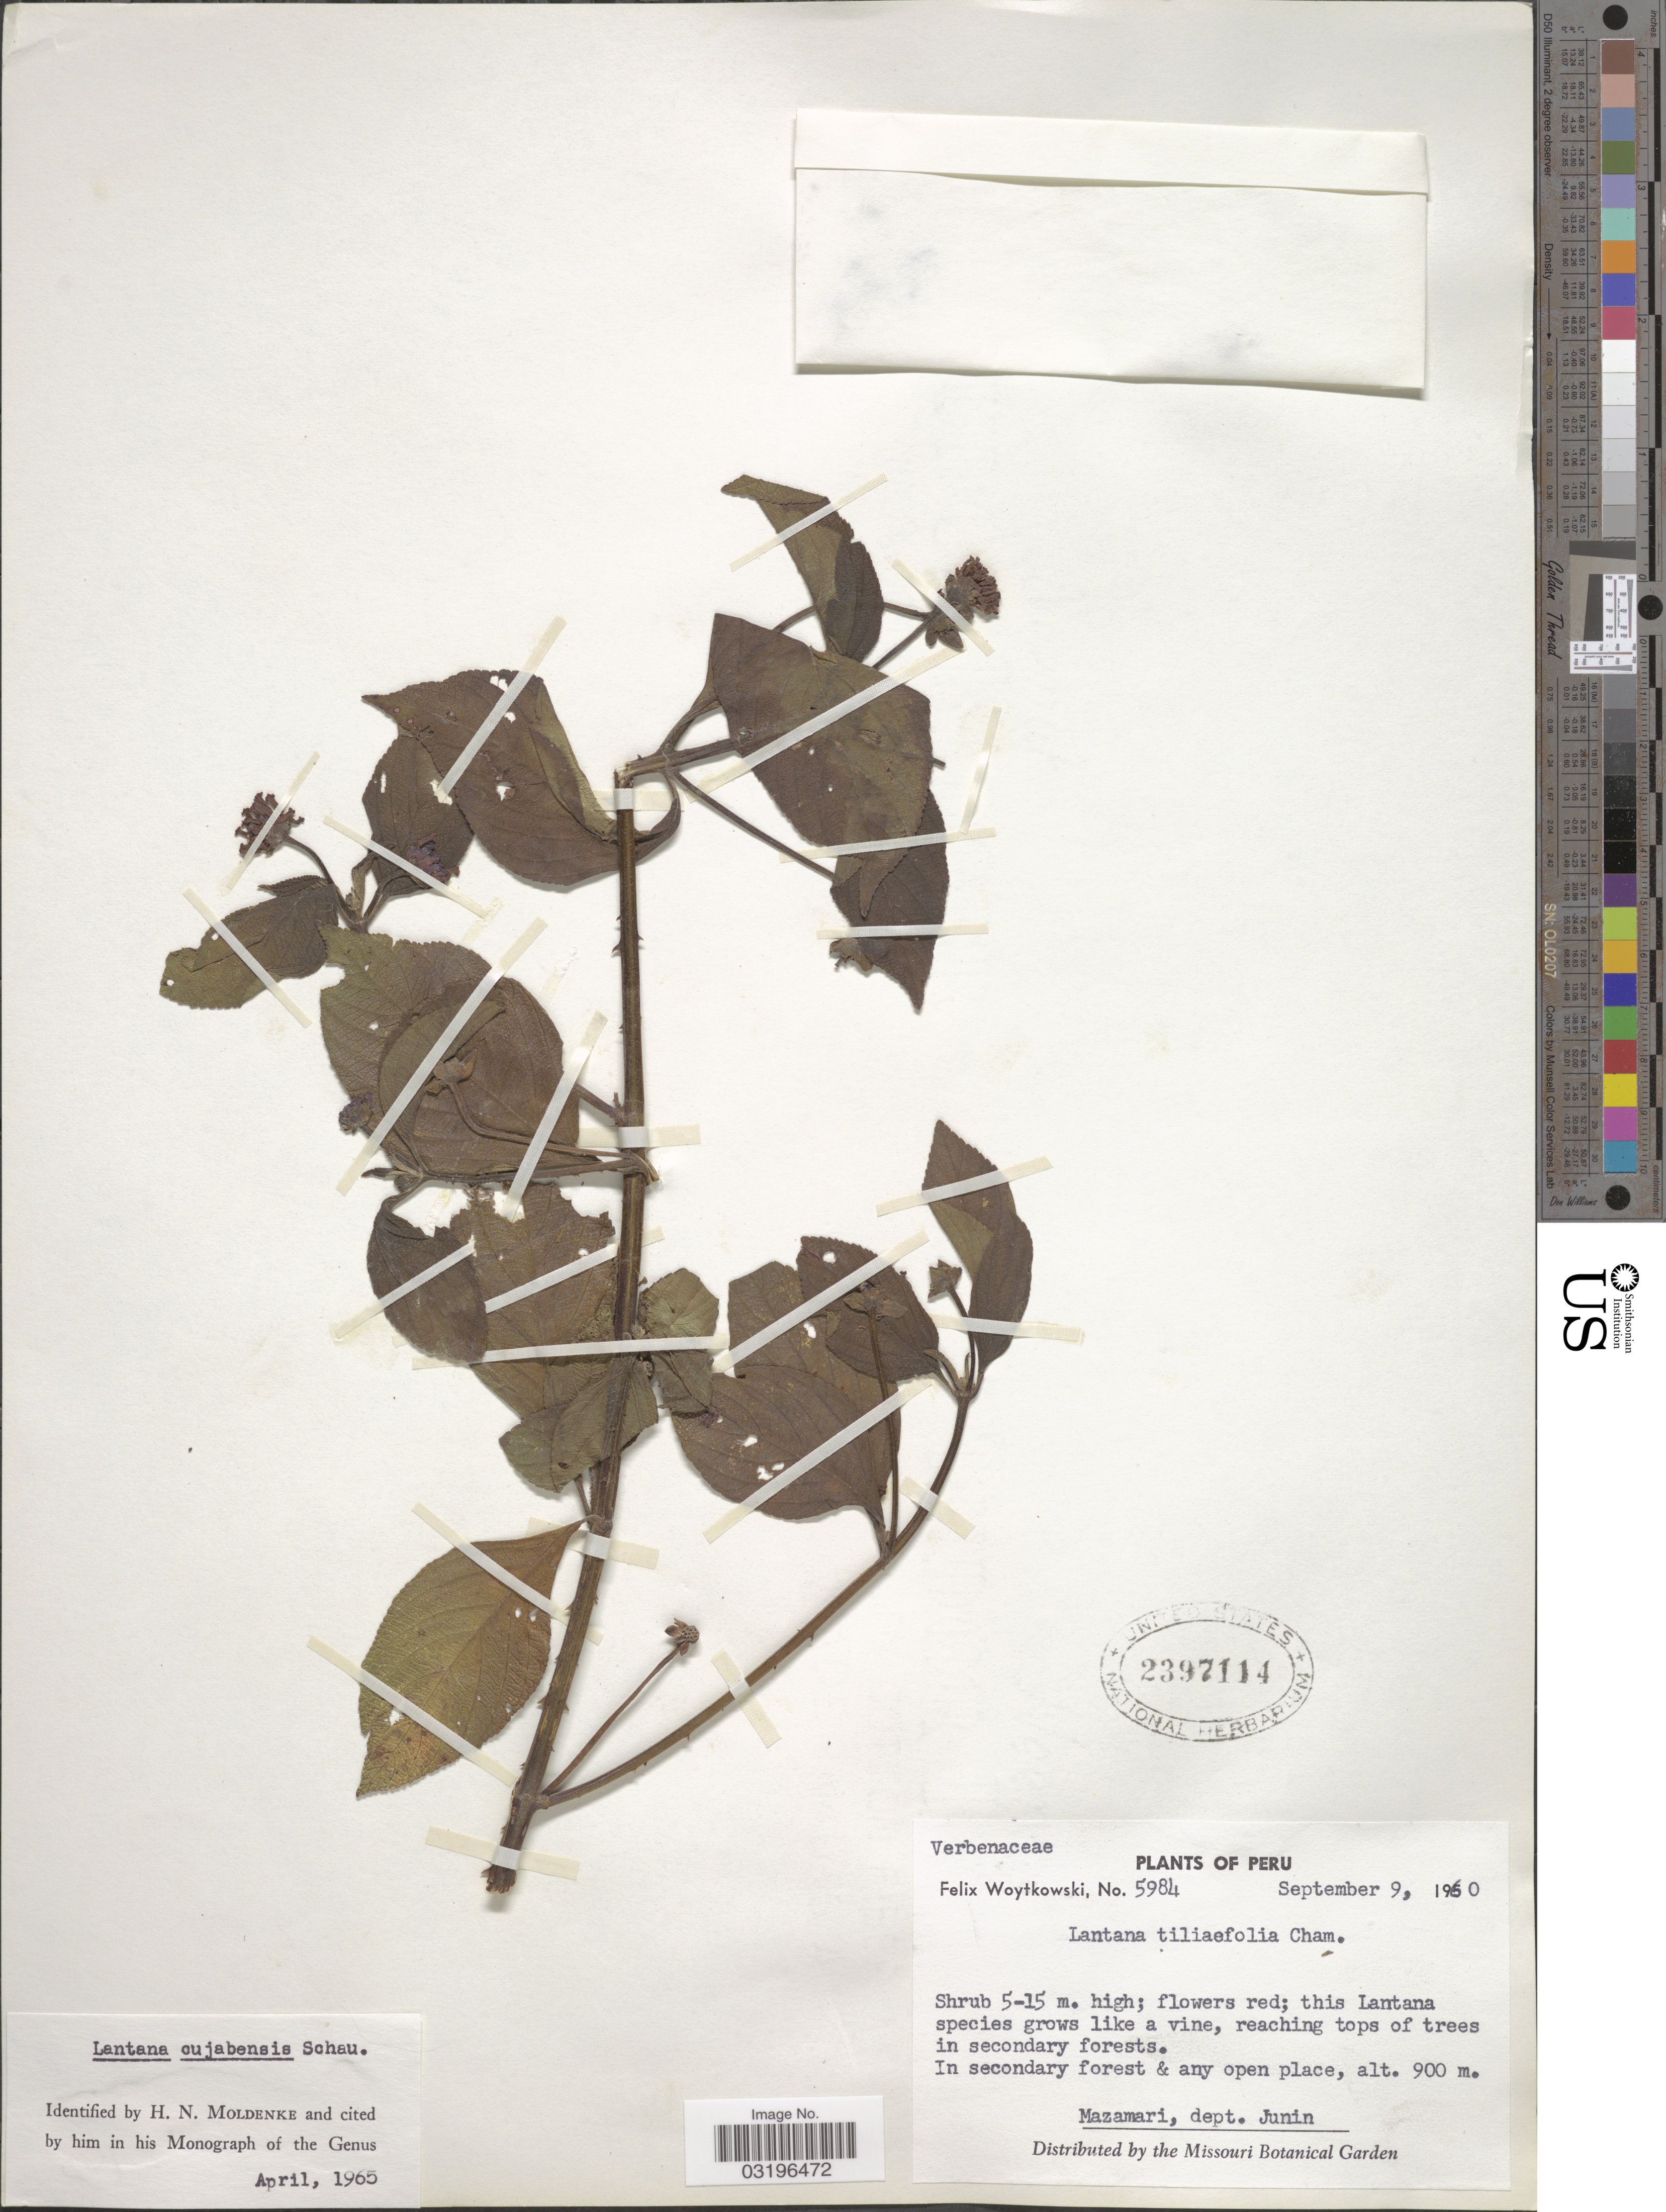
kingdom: Plantae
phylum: Tracheophyta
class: Magnoliopsida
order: Lamiales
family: Verbenaceae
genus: Lantana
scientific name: Lantana cujabensis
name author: Schau.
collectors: F. Woytkowski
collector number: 5984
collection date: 1960-09-09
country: Peru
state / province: Junín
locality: Mazamari, dept. Junin.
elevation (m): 900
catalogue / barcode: US 2397114